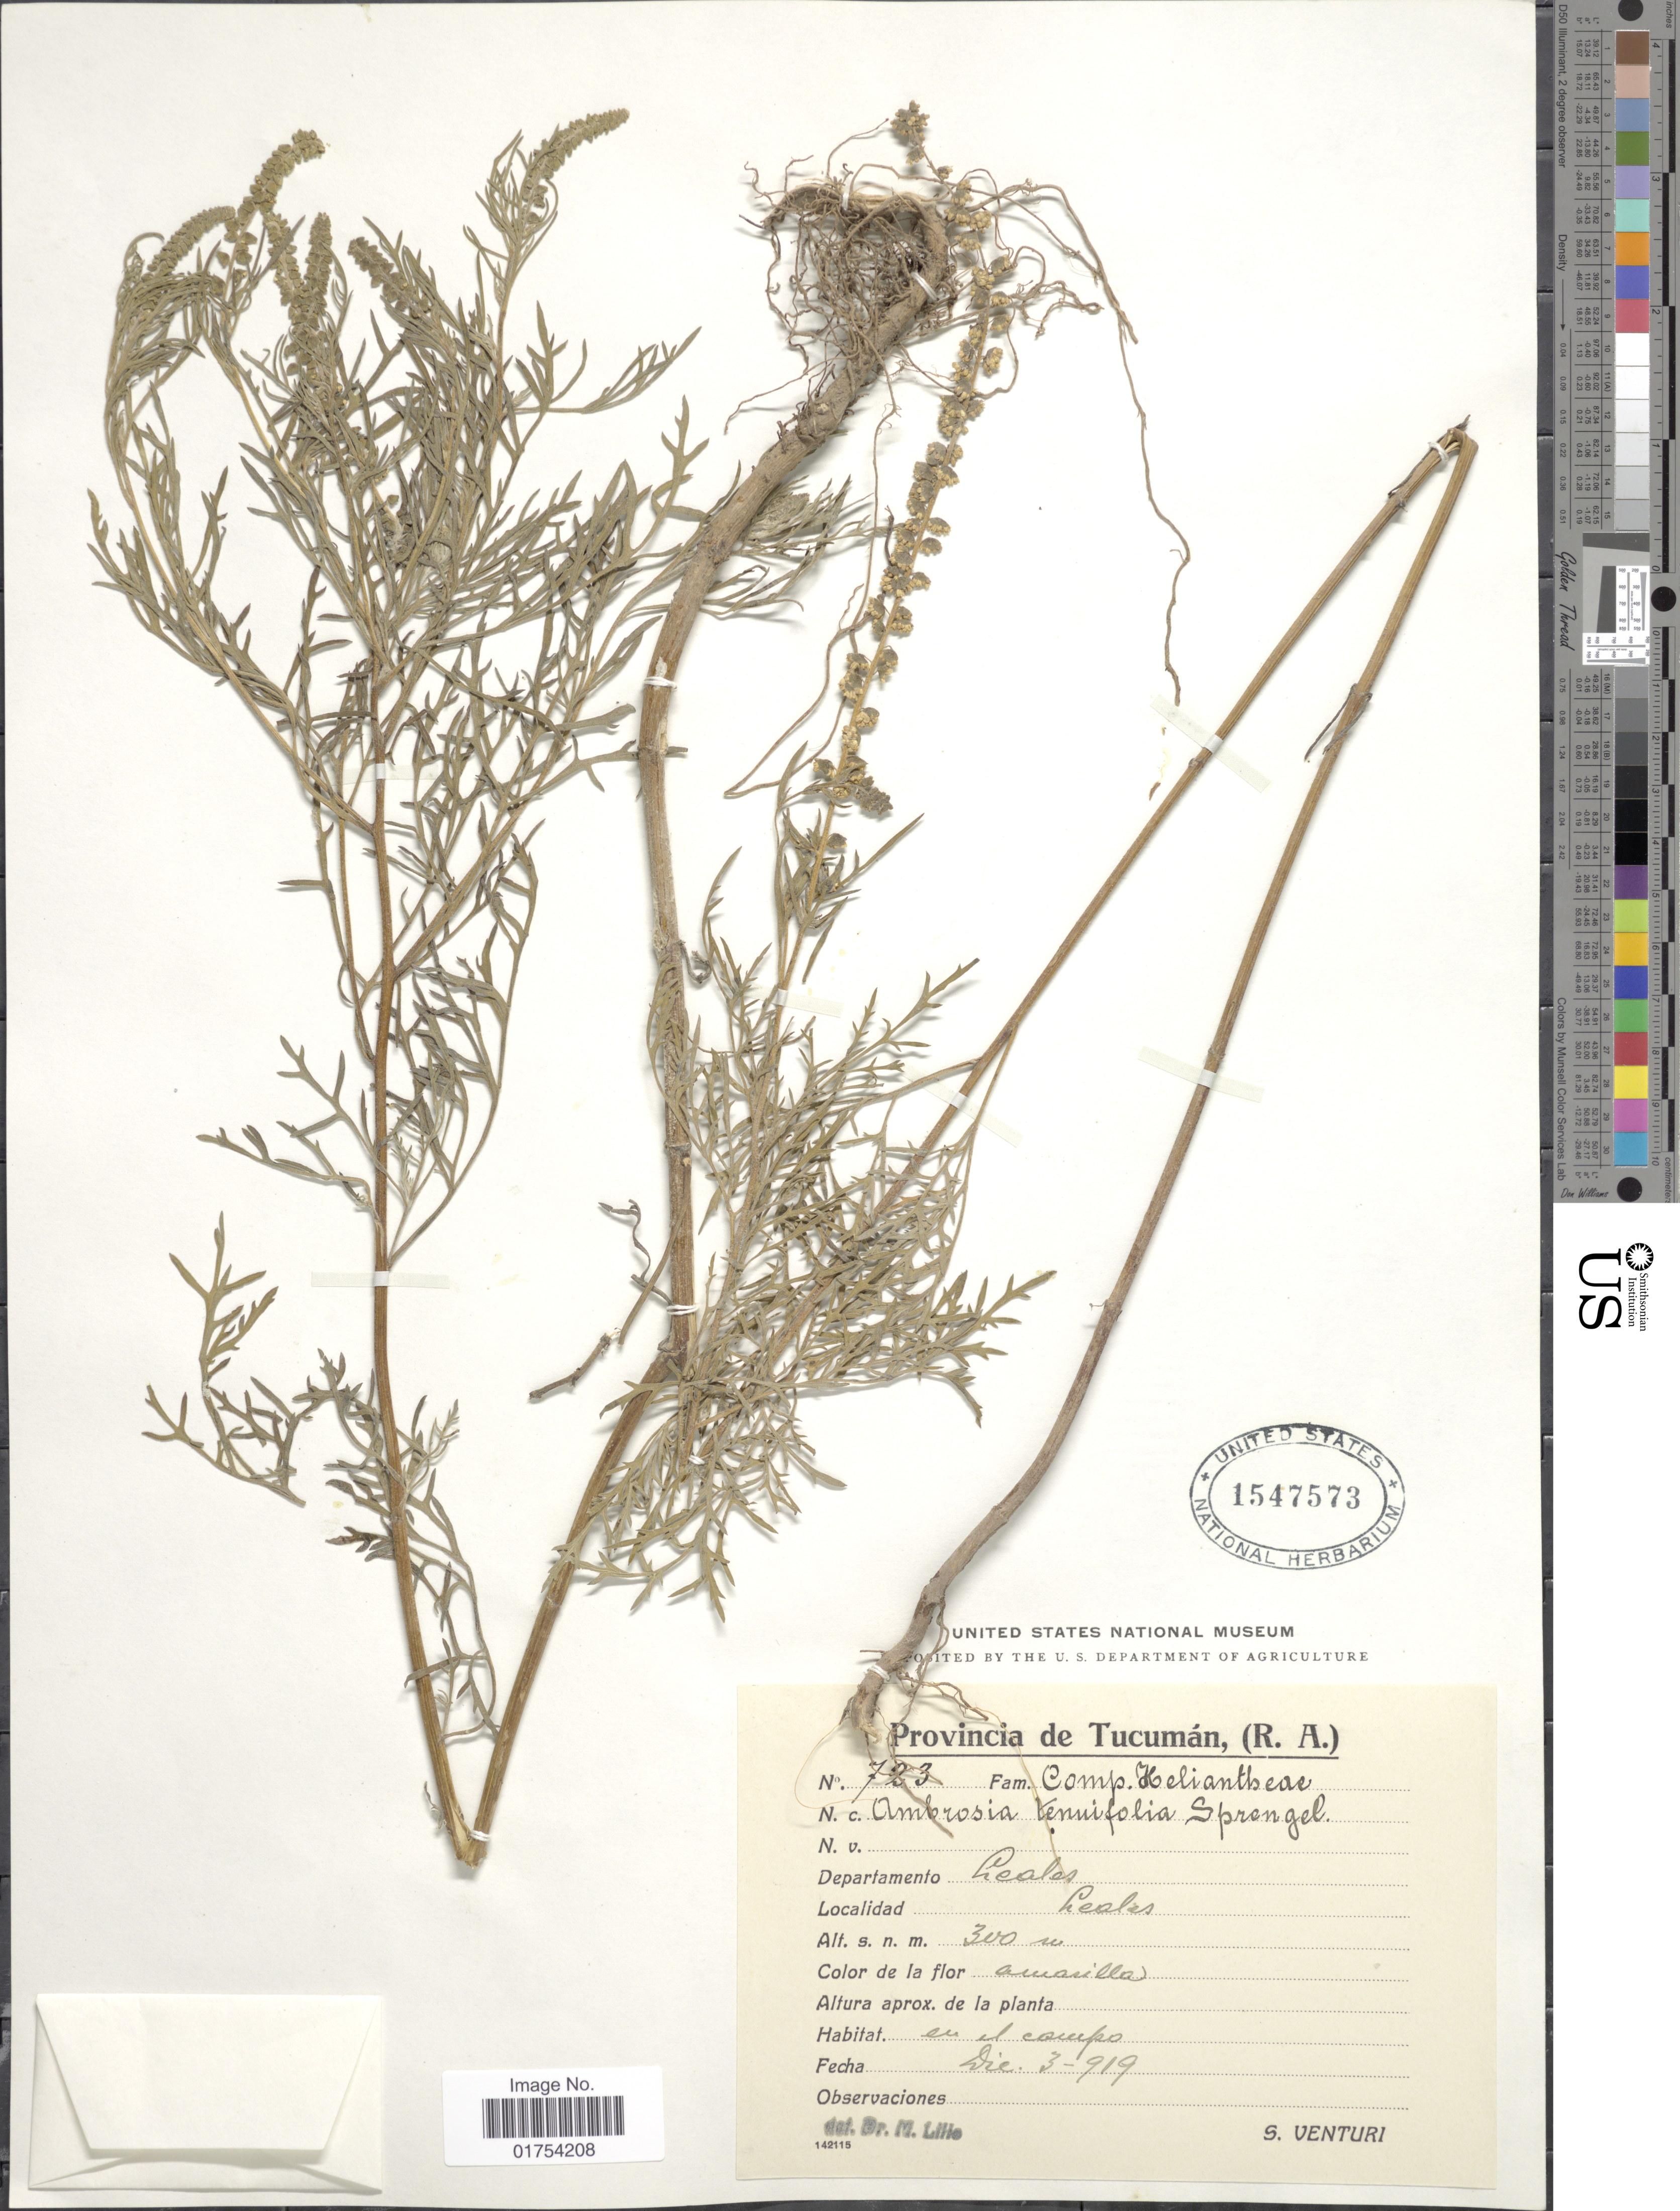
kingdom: Plantae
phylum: Tracheophyta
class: Magnoliopsida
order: Asterales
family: Asteraceae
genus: Ambrosia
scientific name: Ambrosia tenuifolia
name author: Spreng.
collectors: S. Venturi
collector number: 723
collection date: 1919-12-03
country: Argentina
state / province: Tucumán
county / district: Leales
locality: Leales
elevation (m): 300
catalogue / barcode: US 1547573